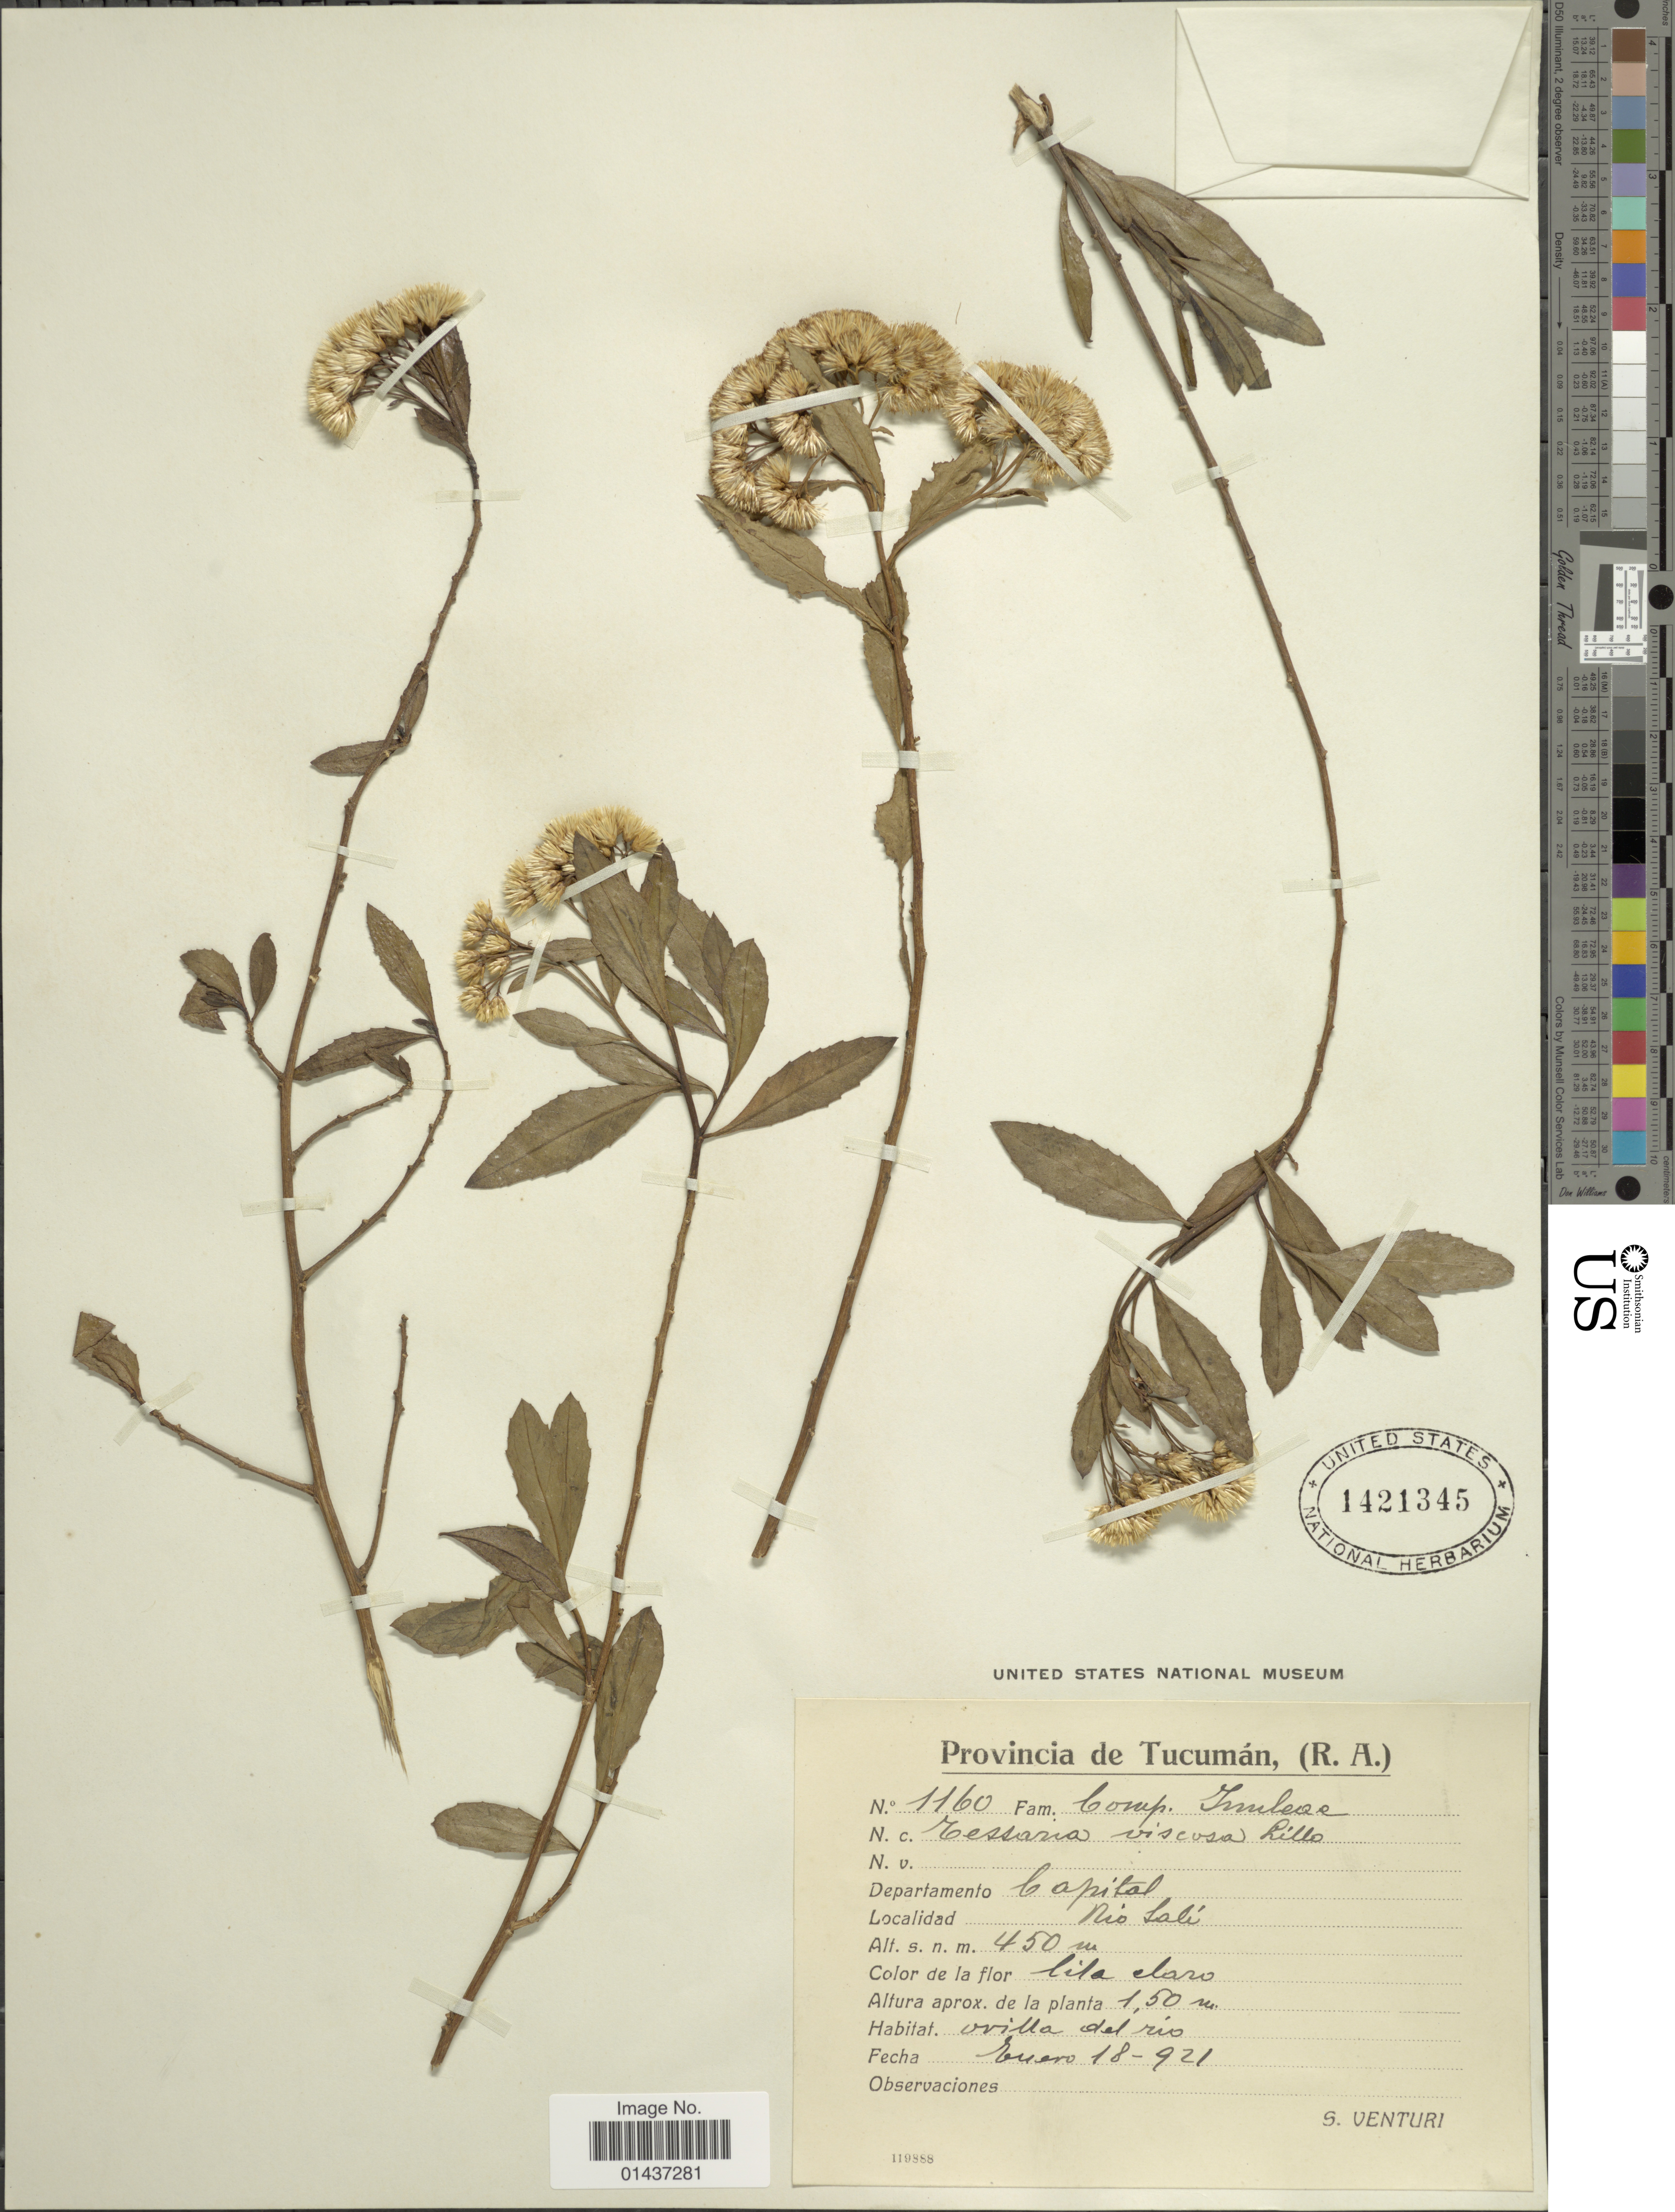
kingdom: Plantae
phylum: Tracheophyta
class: Magnoliopsida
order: Asterales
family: Asteraceae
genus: Tessaria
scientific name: Tessaria dodoneifolia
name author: (Hook. & Arn.) Cabrera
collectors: S. Venturi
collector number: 1160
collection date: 1921-01-18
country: Argentina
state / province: Tucuman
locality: (R.A.), Departamento Capital, Rio Salí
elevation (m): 450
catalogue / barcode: US 1421345